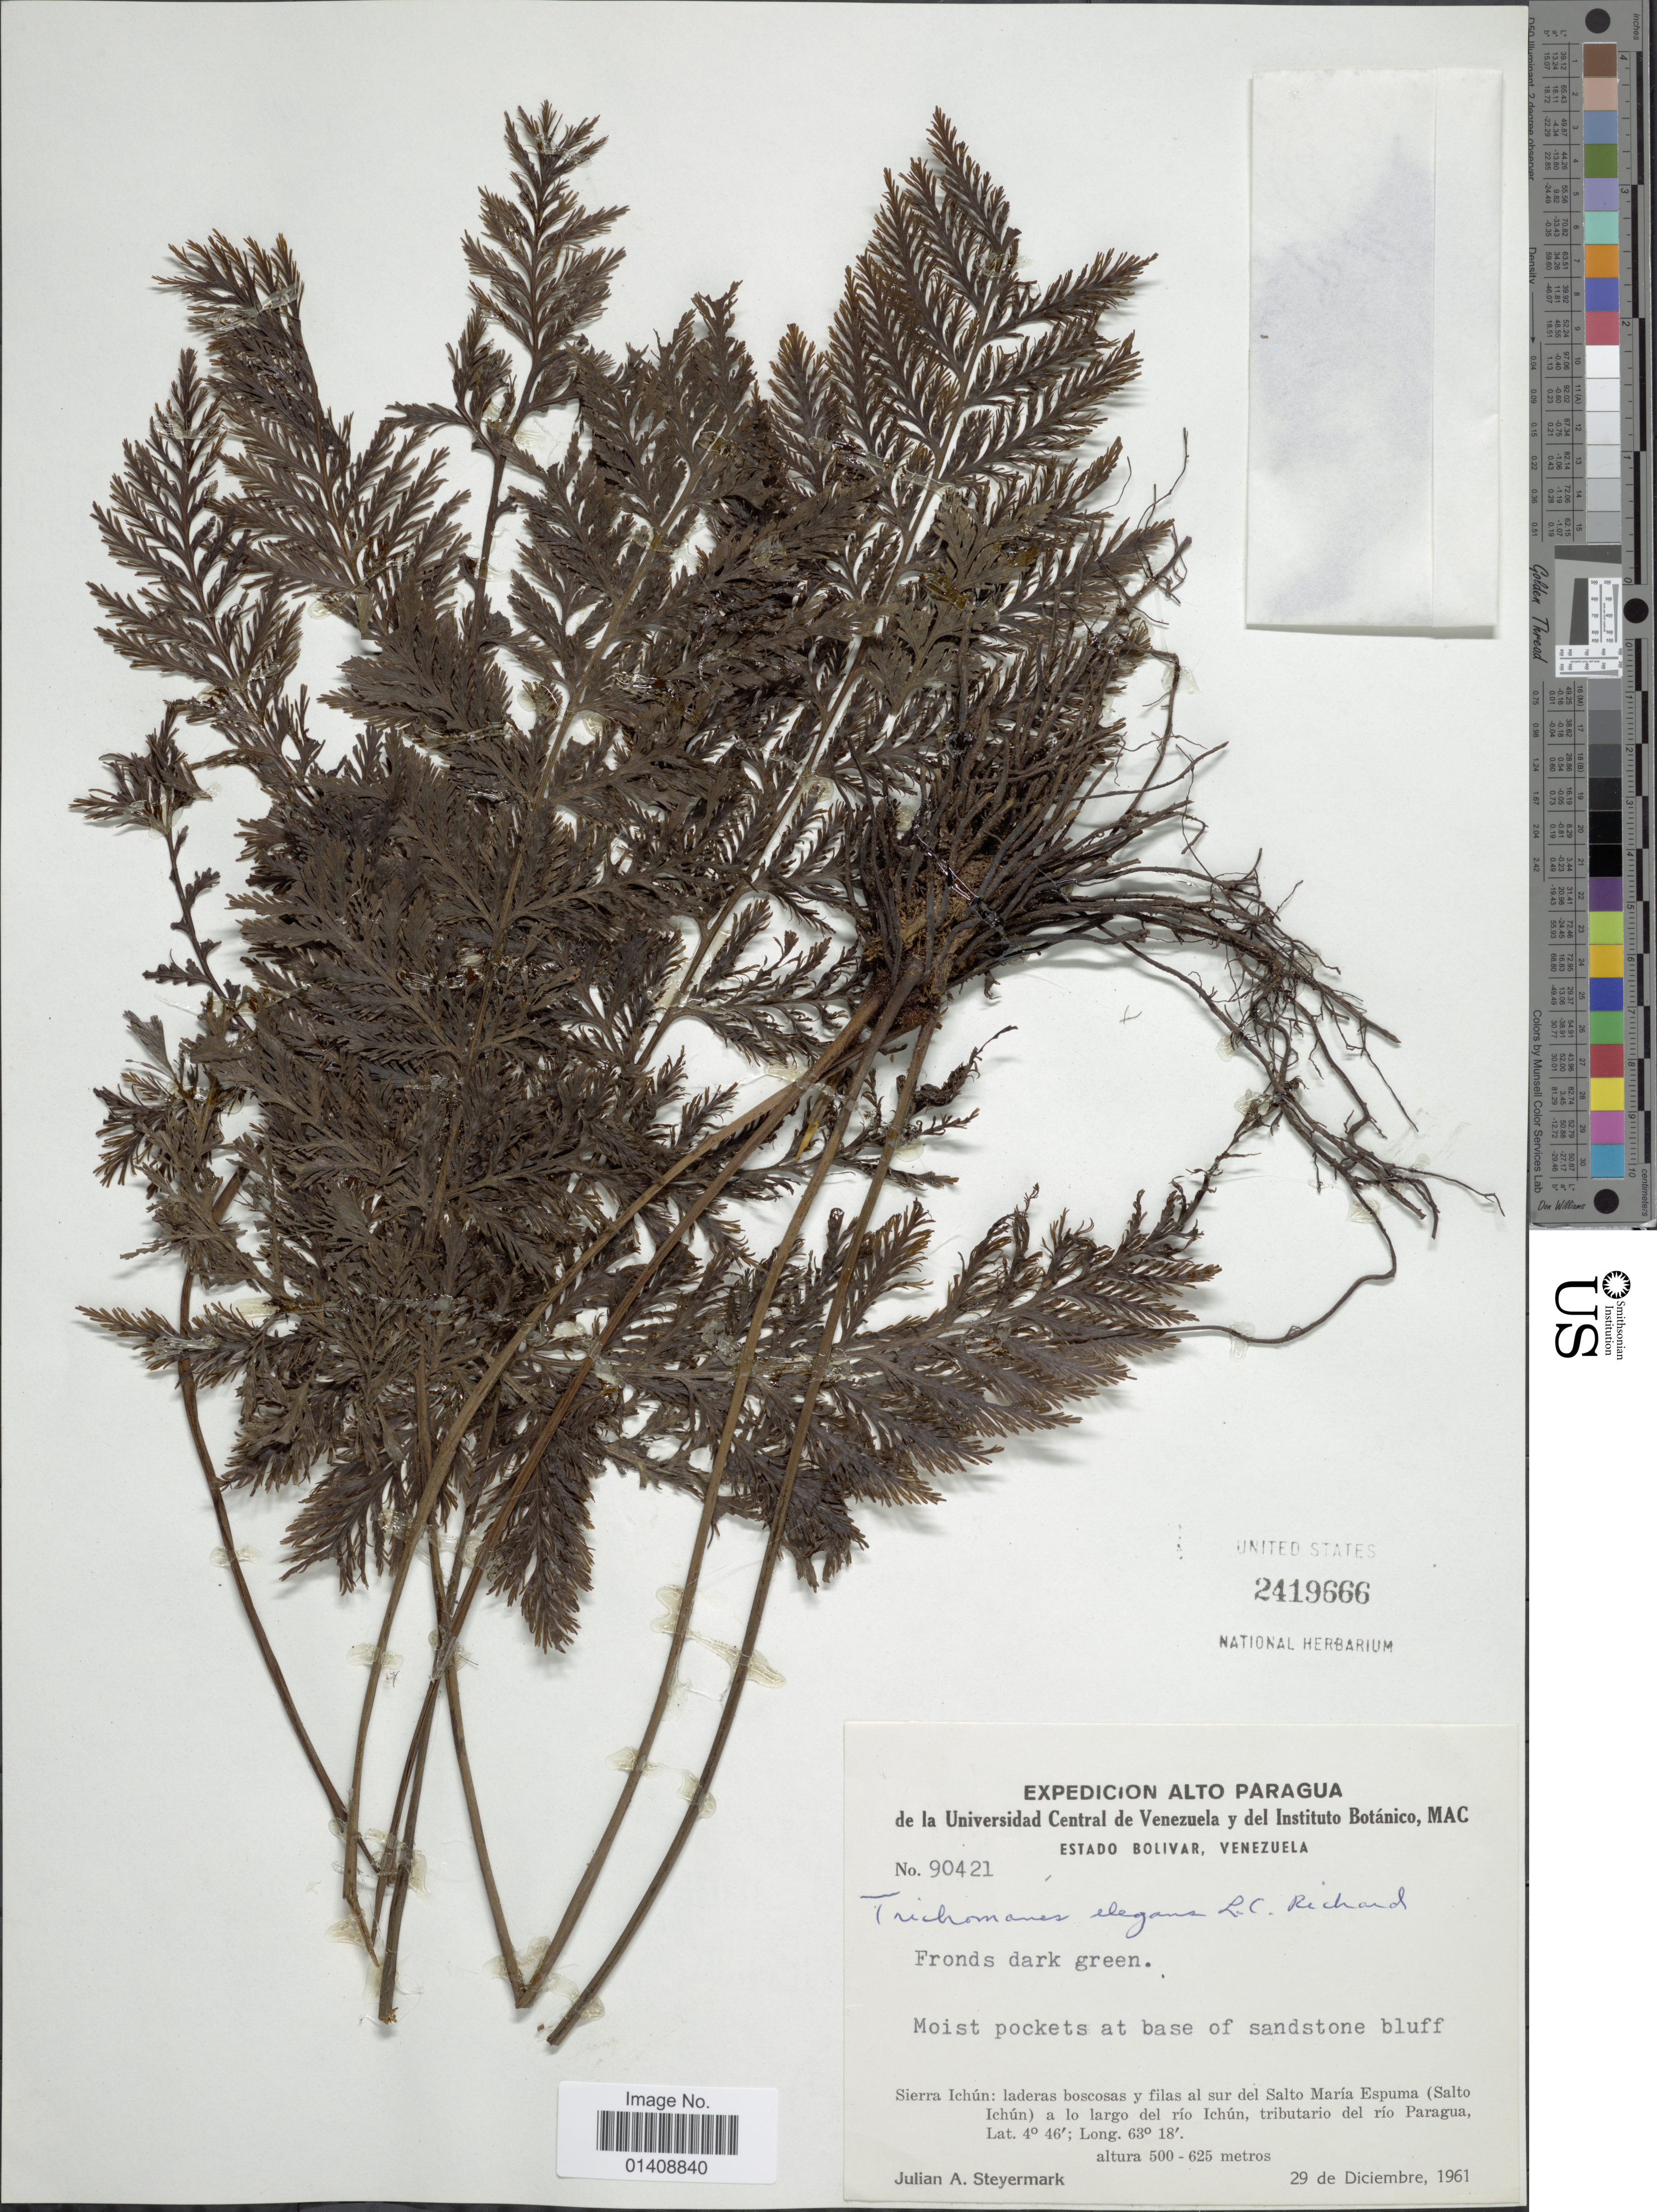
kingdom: Plantae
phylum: Tracheophyta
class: Polypodiopsida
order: Hymenophyllales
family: Hymenophyllaceae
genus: Trichomanes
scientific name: Trichomanes elegans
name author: Rich.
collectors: J. Steyermark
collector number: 90421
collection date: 1961-12-29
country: Venezuela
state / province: Bolivar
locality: Sierra Ichun: laderas boscosas y filas al sur del Salto Maria Espuma (Salto Ichun) a lo largo del rio Ichun, tributario del rio Paragua.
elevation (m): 500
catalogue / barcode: US 2419666